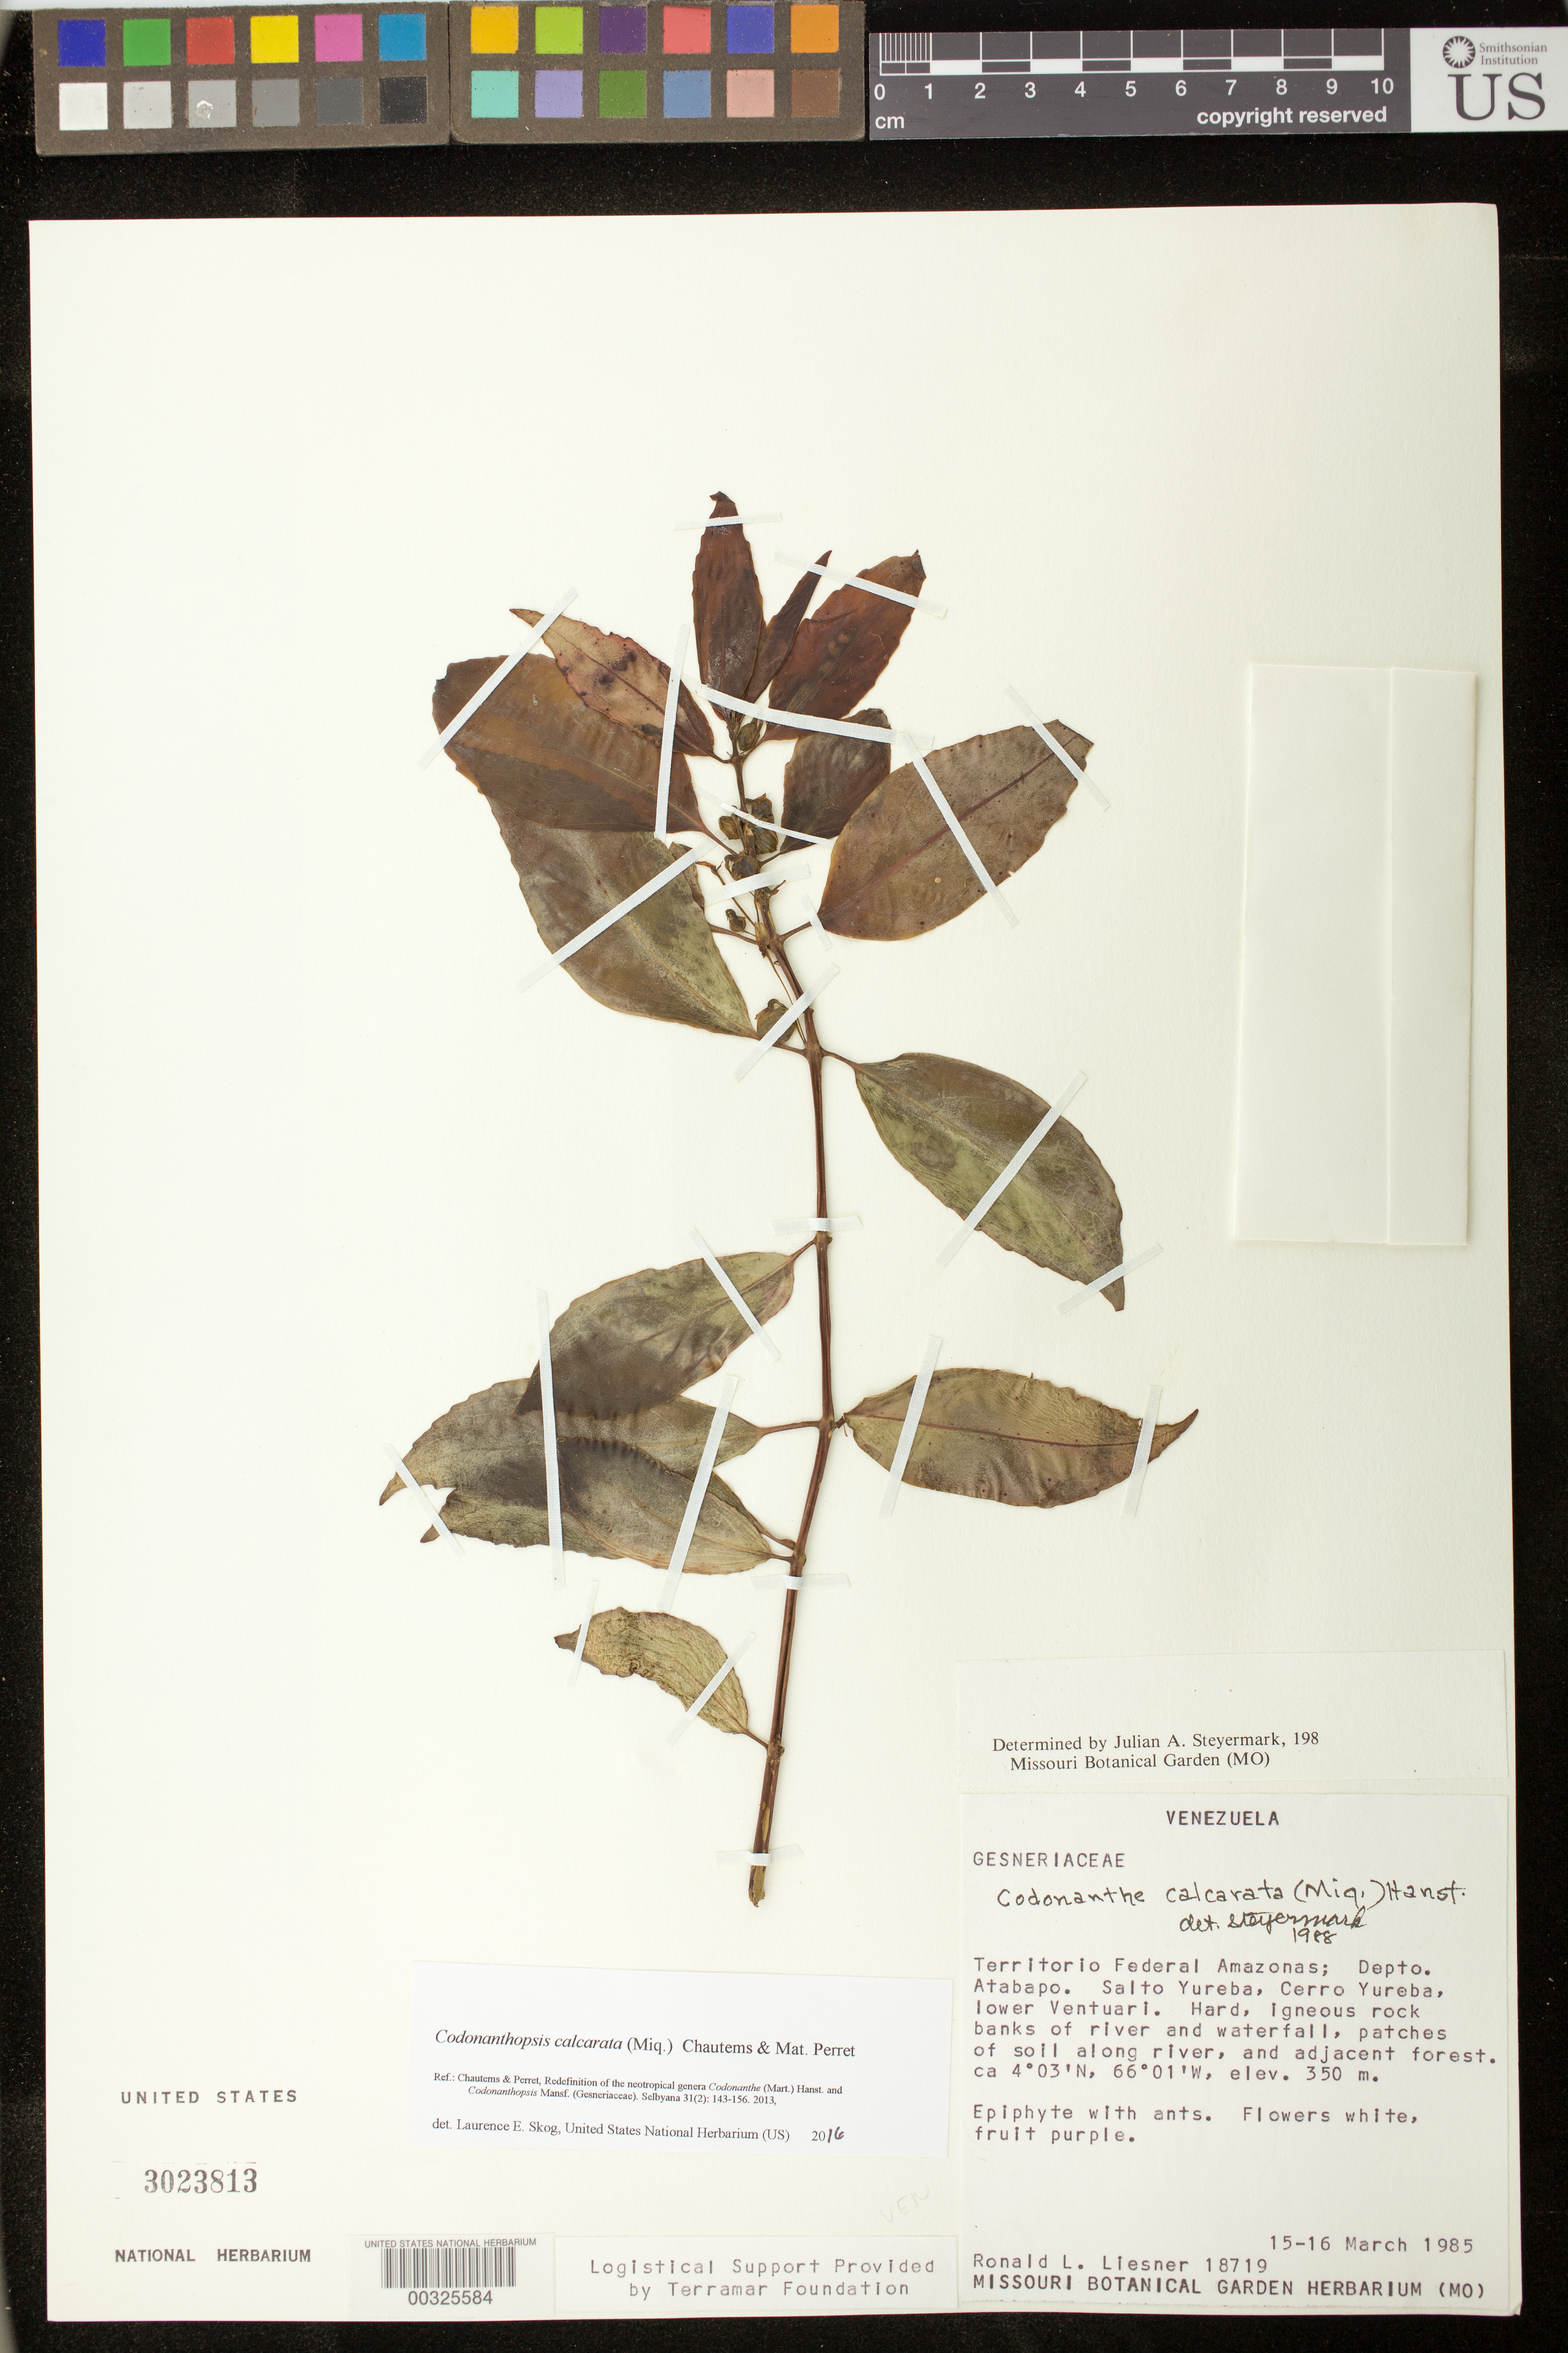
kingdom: Plantae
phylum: Tracheophyta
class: Magnoliopsida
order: Lamiales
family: Gesneriaceae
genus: Codonanthopsis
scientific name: Codonanthopsis calcarata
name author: (Miq.) Chautems & Mat.Perret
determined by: Skog, Laurence E.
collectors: R. L. Liesner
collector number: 18719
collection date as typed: Mar 1985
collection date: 1985-03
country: Venezuela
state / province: Amazonas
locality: Atabapo Dept., Salto Yureba, Cerro Yureba, lower Ventuari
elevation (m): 350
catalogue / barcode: US 3023813